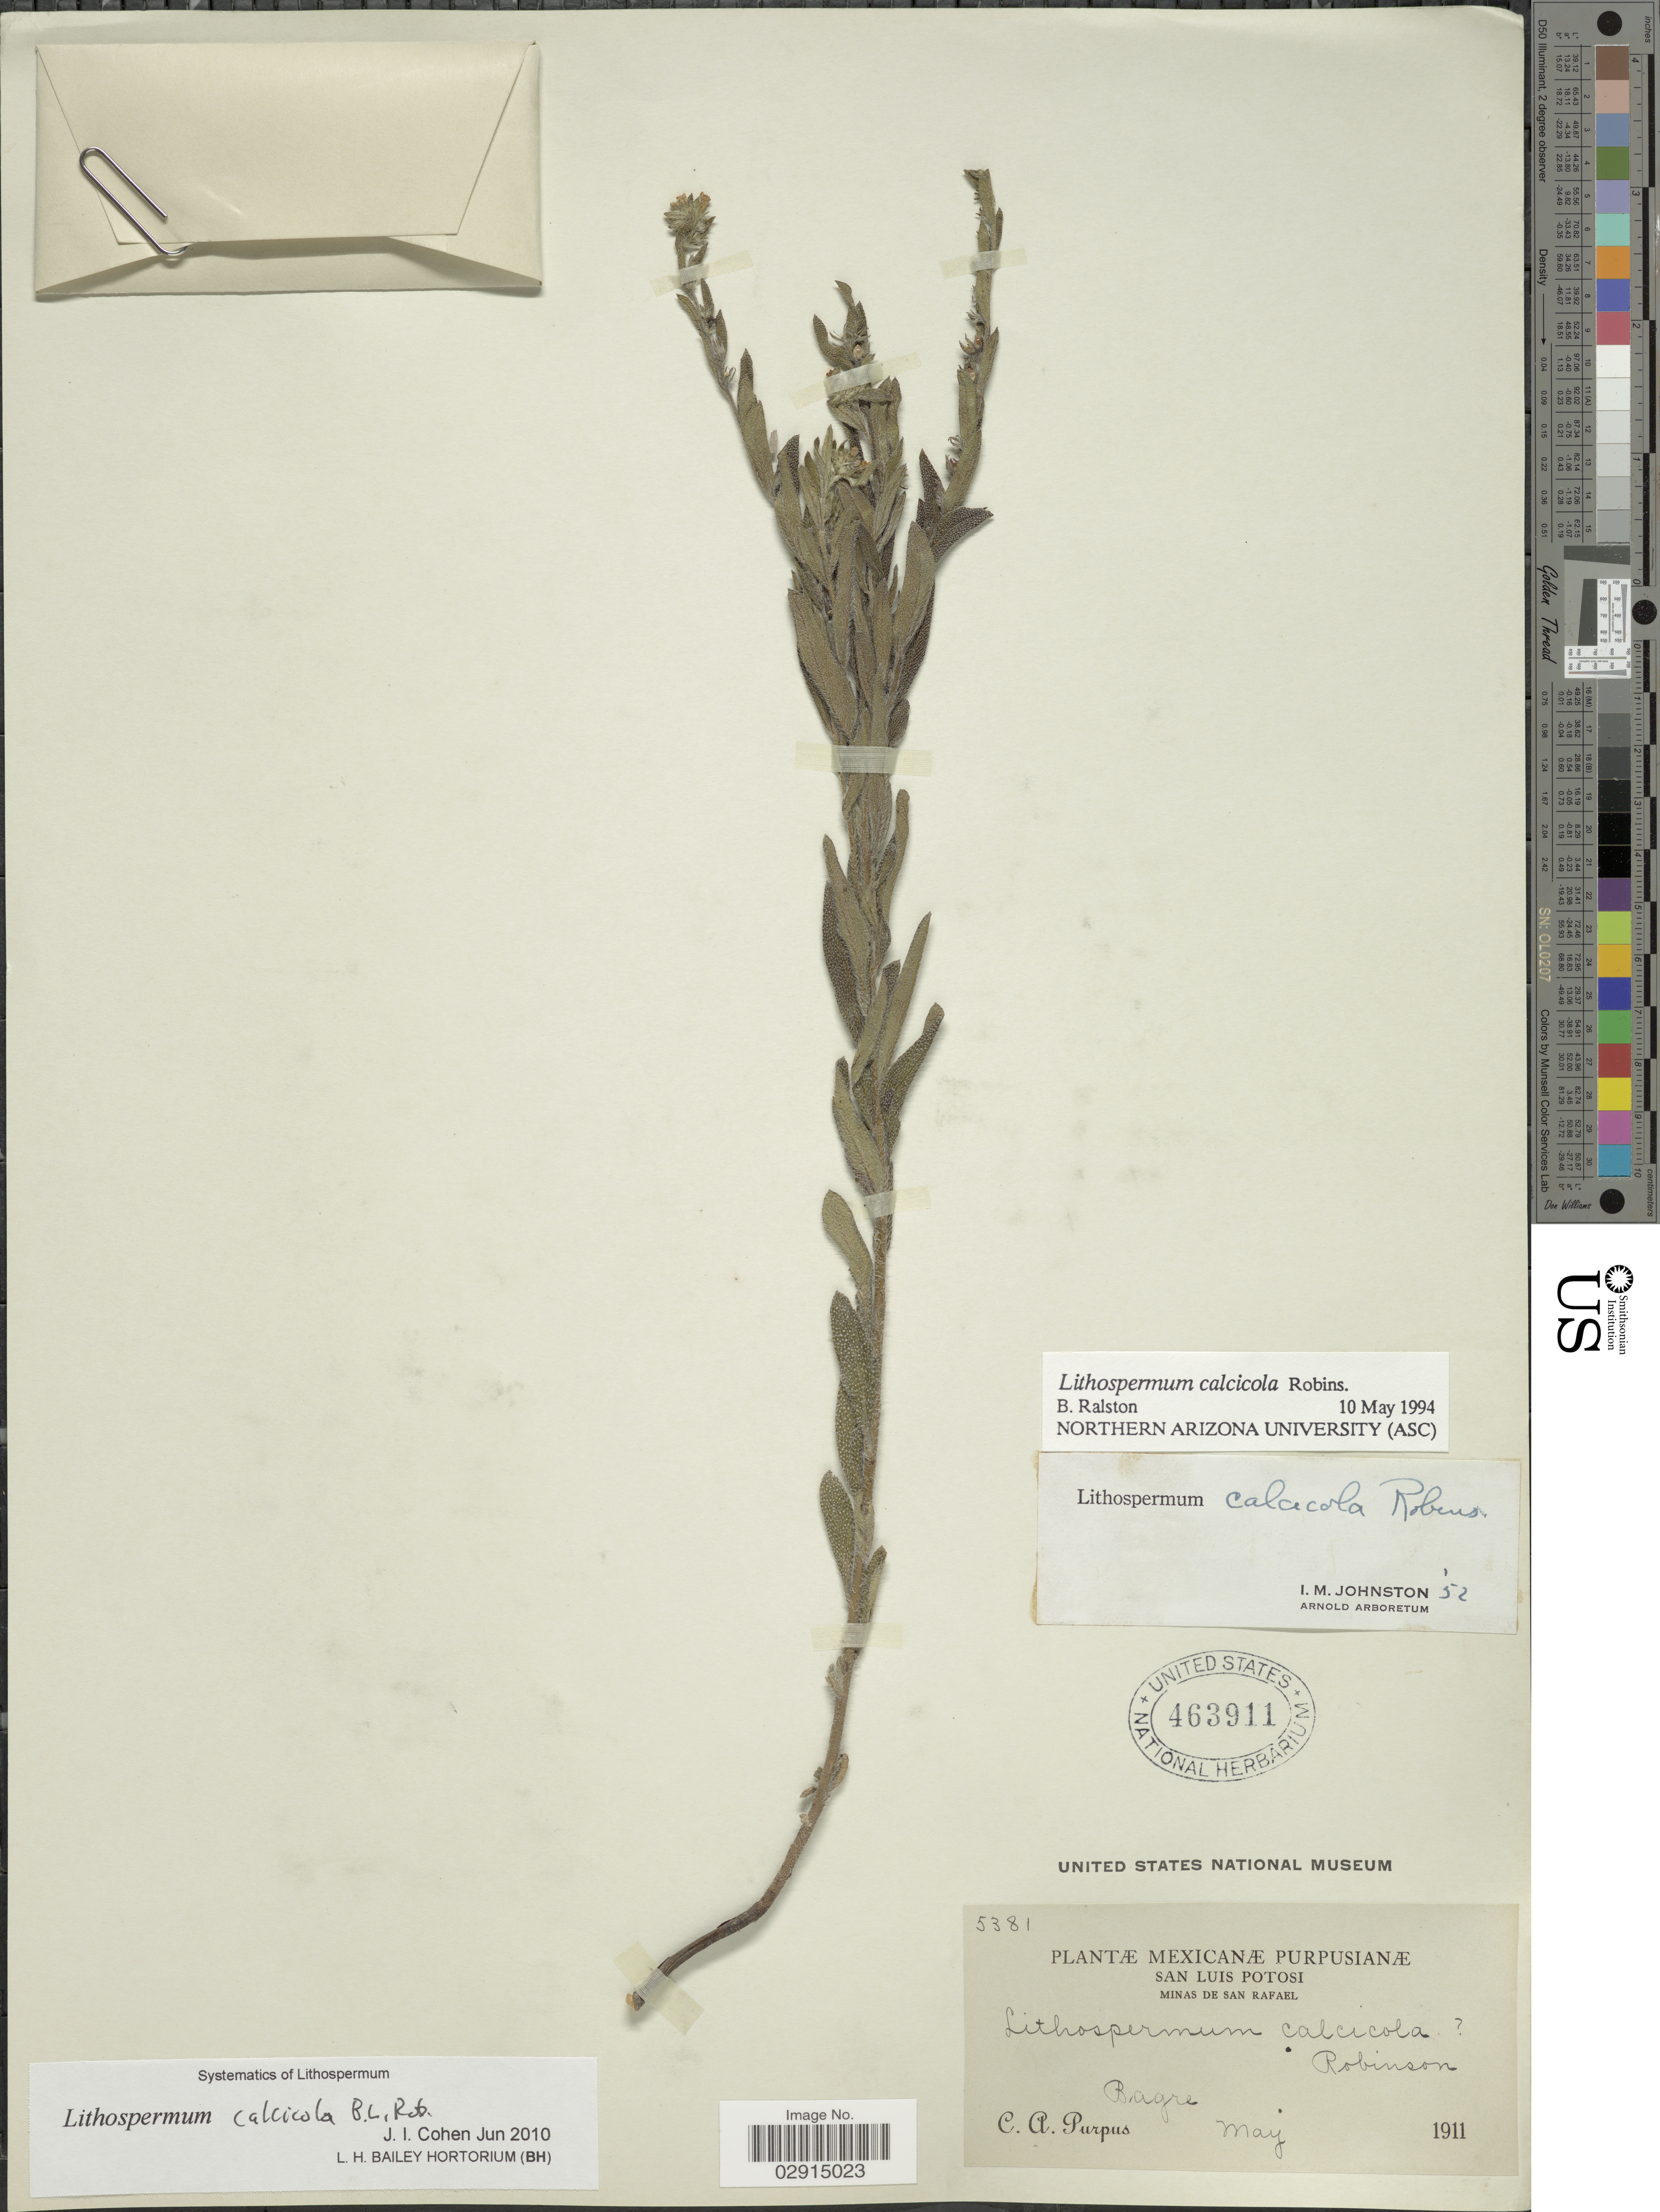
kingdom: Plantae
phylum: Tracheophyta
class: Magnoliopsida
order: Boraginales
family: Boraginaceae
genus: Lithospermum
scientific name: Lithospermum calcicola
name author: B.L. Rob.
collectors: C. A. Purpus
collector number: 5381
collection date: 1911-05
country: Mexico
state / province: San Luis Potosí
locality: Bagre. San Luis Potosi. Minas de San Rafael. Mexico.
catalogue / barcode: US 463911